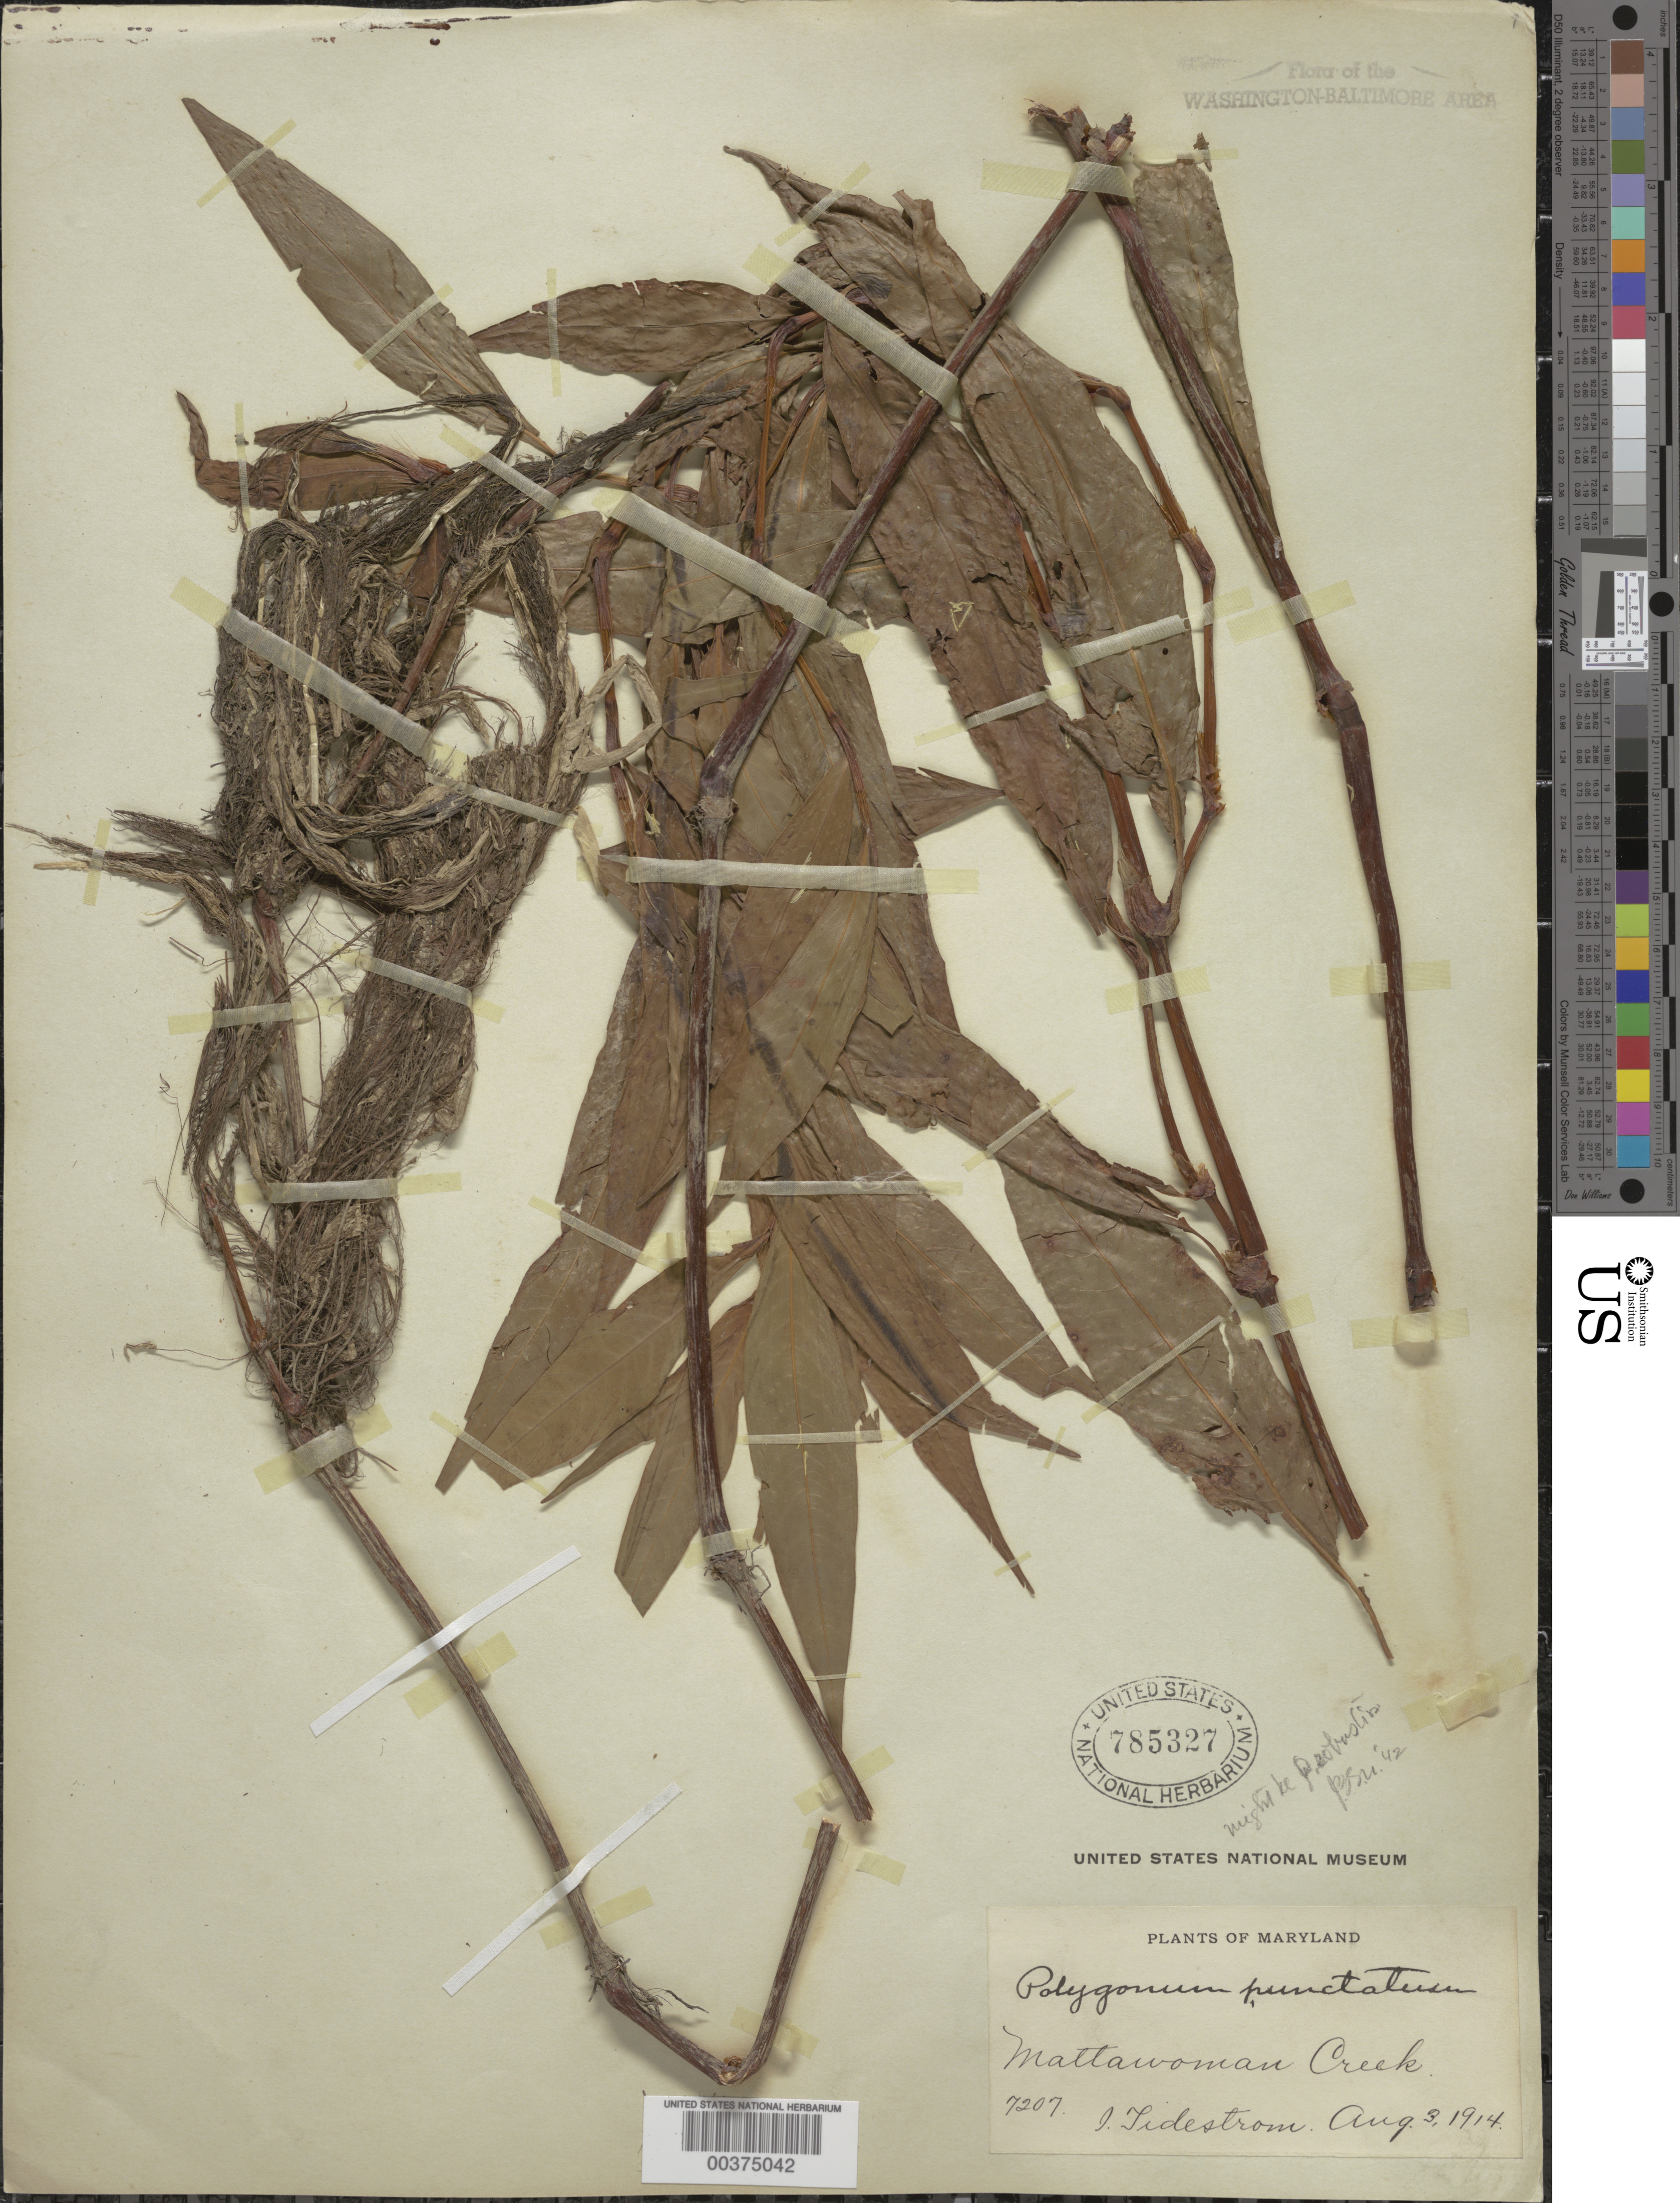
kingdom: Plantae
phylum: Tracheophyta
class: Magnoliopsida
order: Caryophyllales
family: Polygonaceae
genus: Persicaria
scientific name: Persicaria punctata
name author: (Elliott) Small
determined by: Atha, D. E.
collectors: I. F. Tidestrom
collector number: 7207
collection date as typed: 03 Aug 1914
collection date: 1914-08-03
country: United States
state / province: Maryland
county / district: Charles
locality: Mattawoman Creek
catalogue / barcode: US 785327